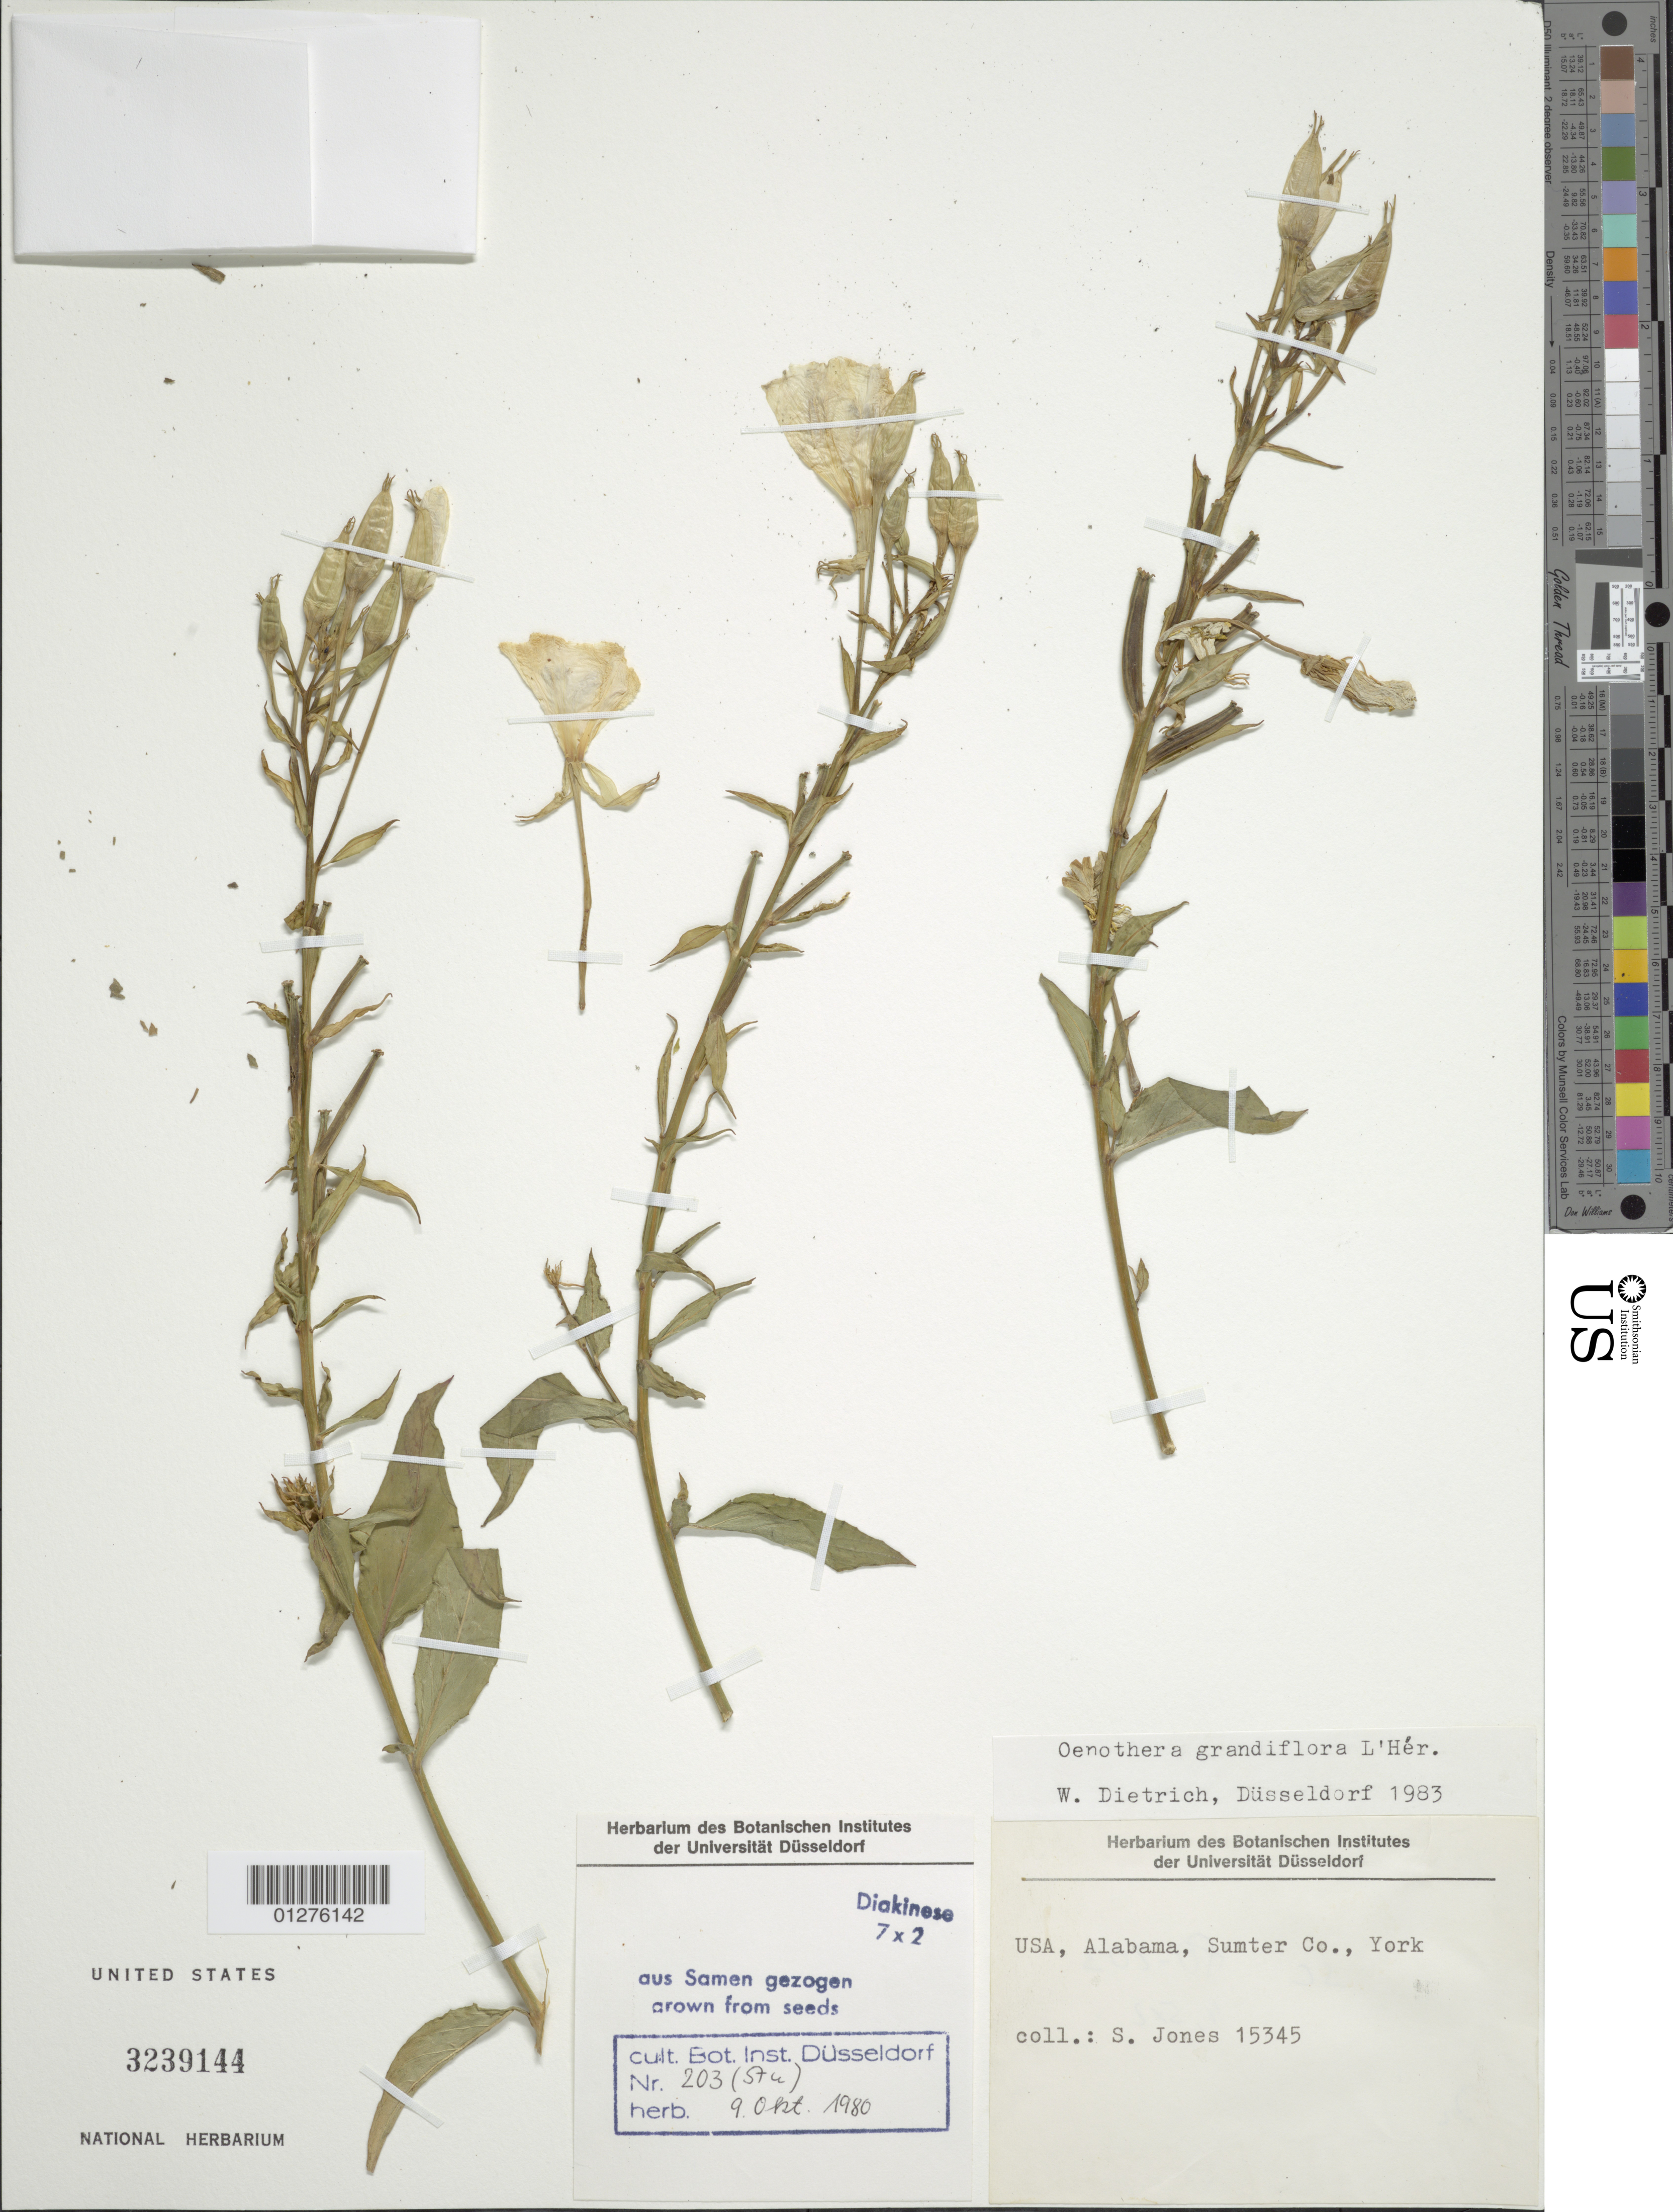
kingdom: Plantae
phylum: Tracheophyta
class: Magnoliopsida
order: Myrtales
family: Onagraceae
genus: Oenothera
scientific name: Oenothera grandiflora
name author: L'Hér.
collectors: S. Jones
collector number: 15345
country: United States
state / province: Alabama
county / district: Sumter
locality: York.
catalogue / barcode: US 3239144